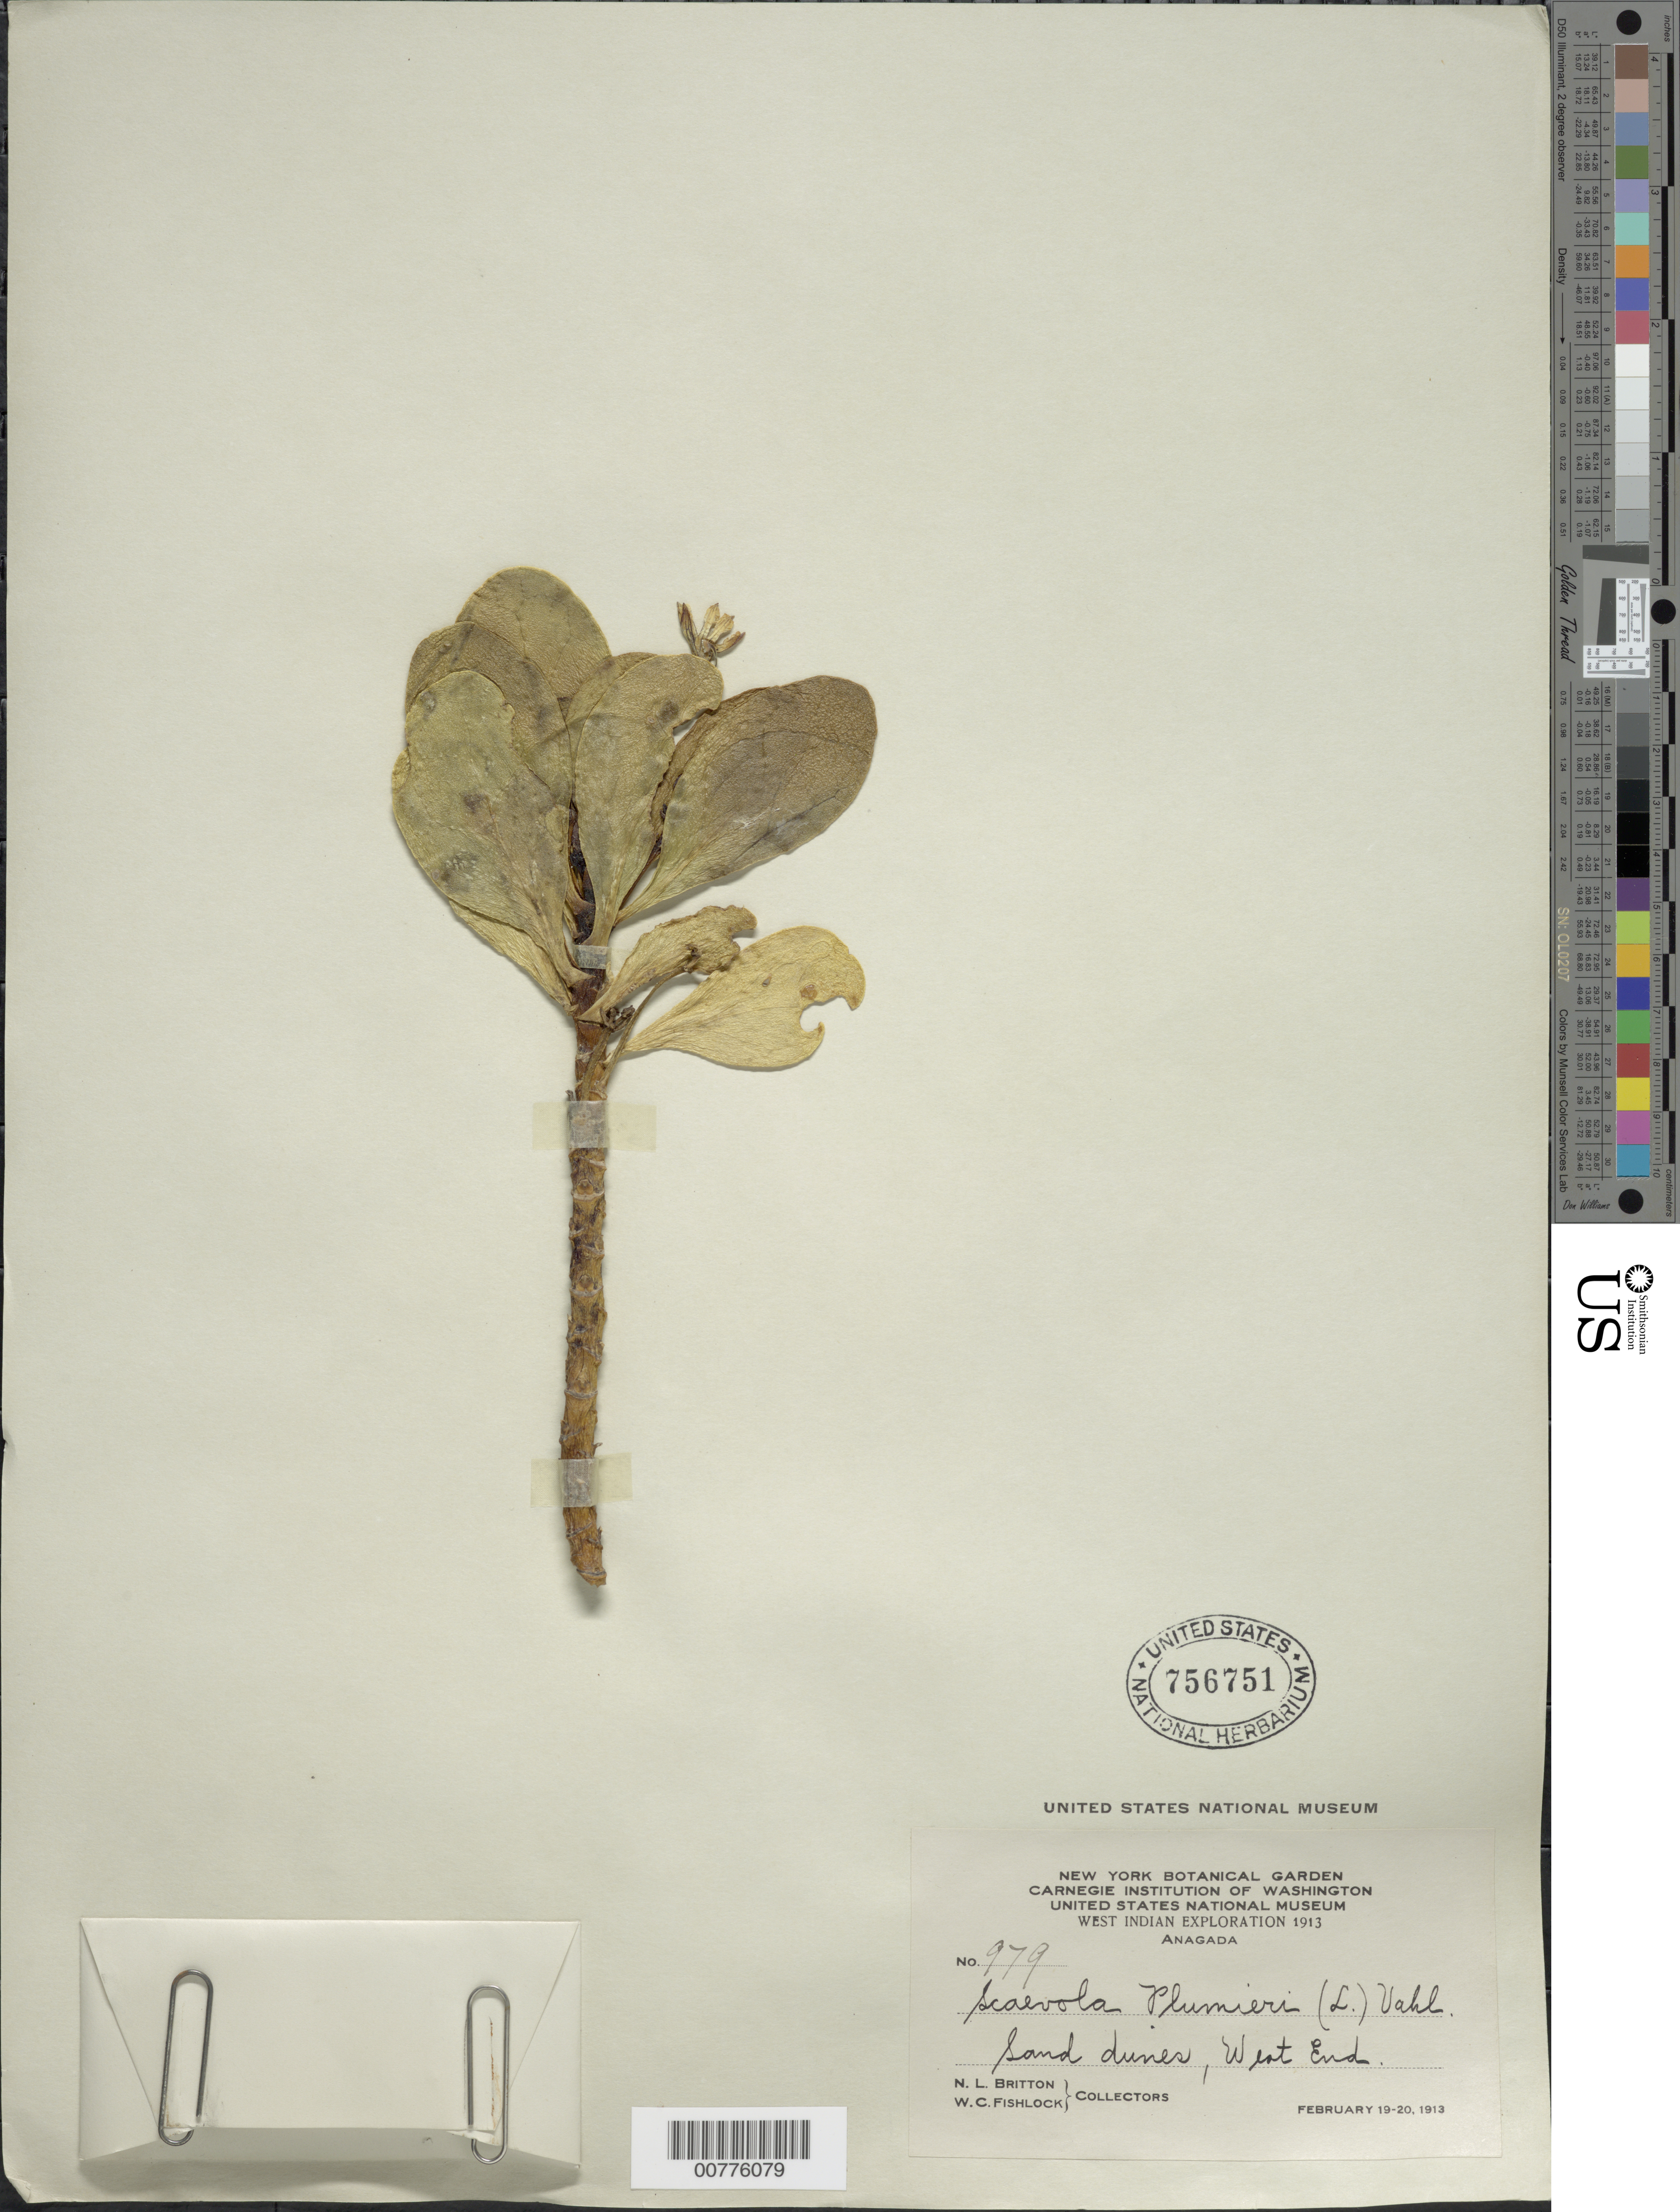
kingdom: Plantae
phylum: Tracheophyta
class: Magnoliopsida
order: Asterales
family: Goodeniaceae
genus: Scaevola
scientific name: Scaevola plumieri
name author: (L.) Vahl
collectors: N. Britton & W. Fishlock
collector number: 979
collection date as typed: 19 Feb 1913 to 20 Feb 1913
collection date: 1913-02-19/1913-02-20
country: British Virgin Islands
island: Anegada I.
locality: Sand dunes. West End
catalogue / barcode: US 756751